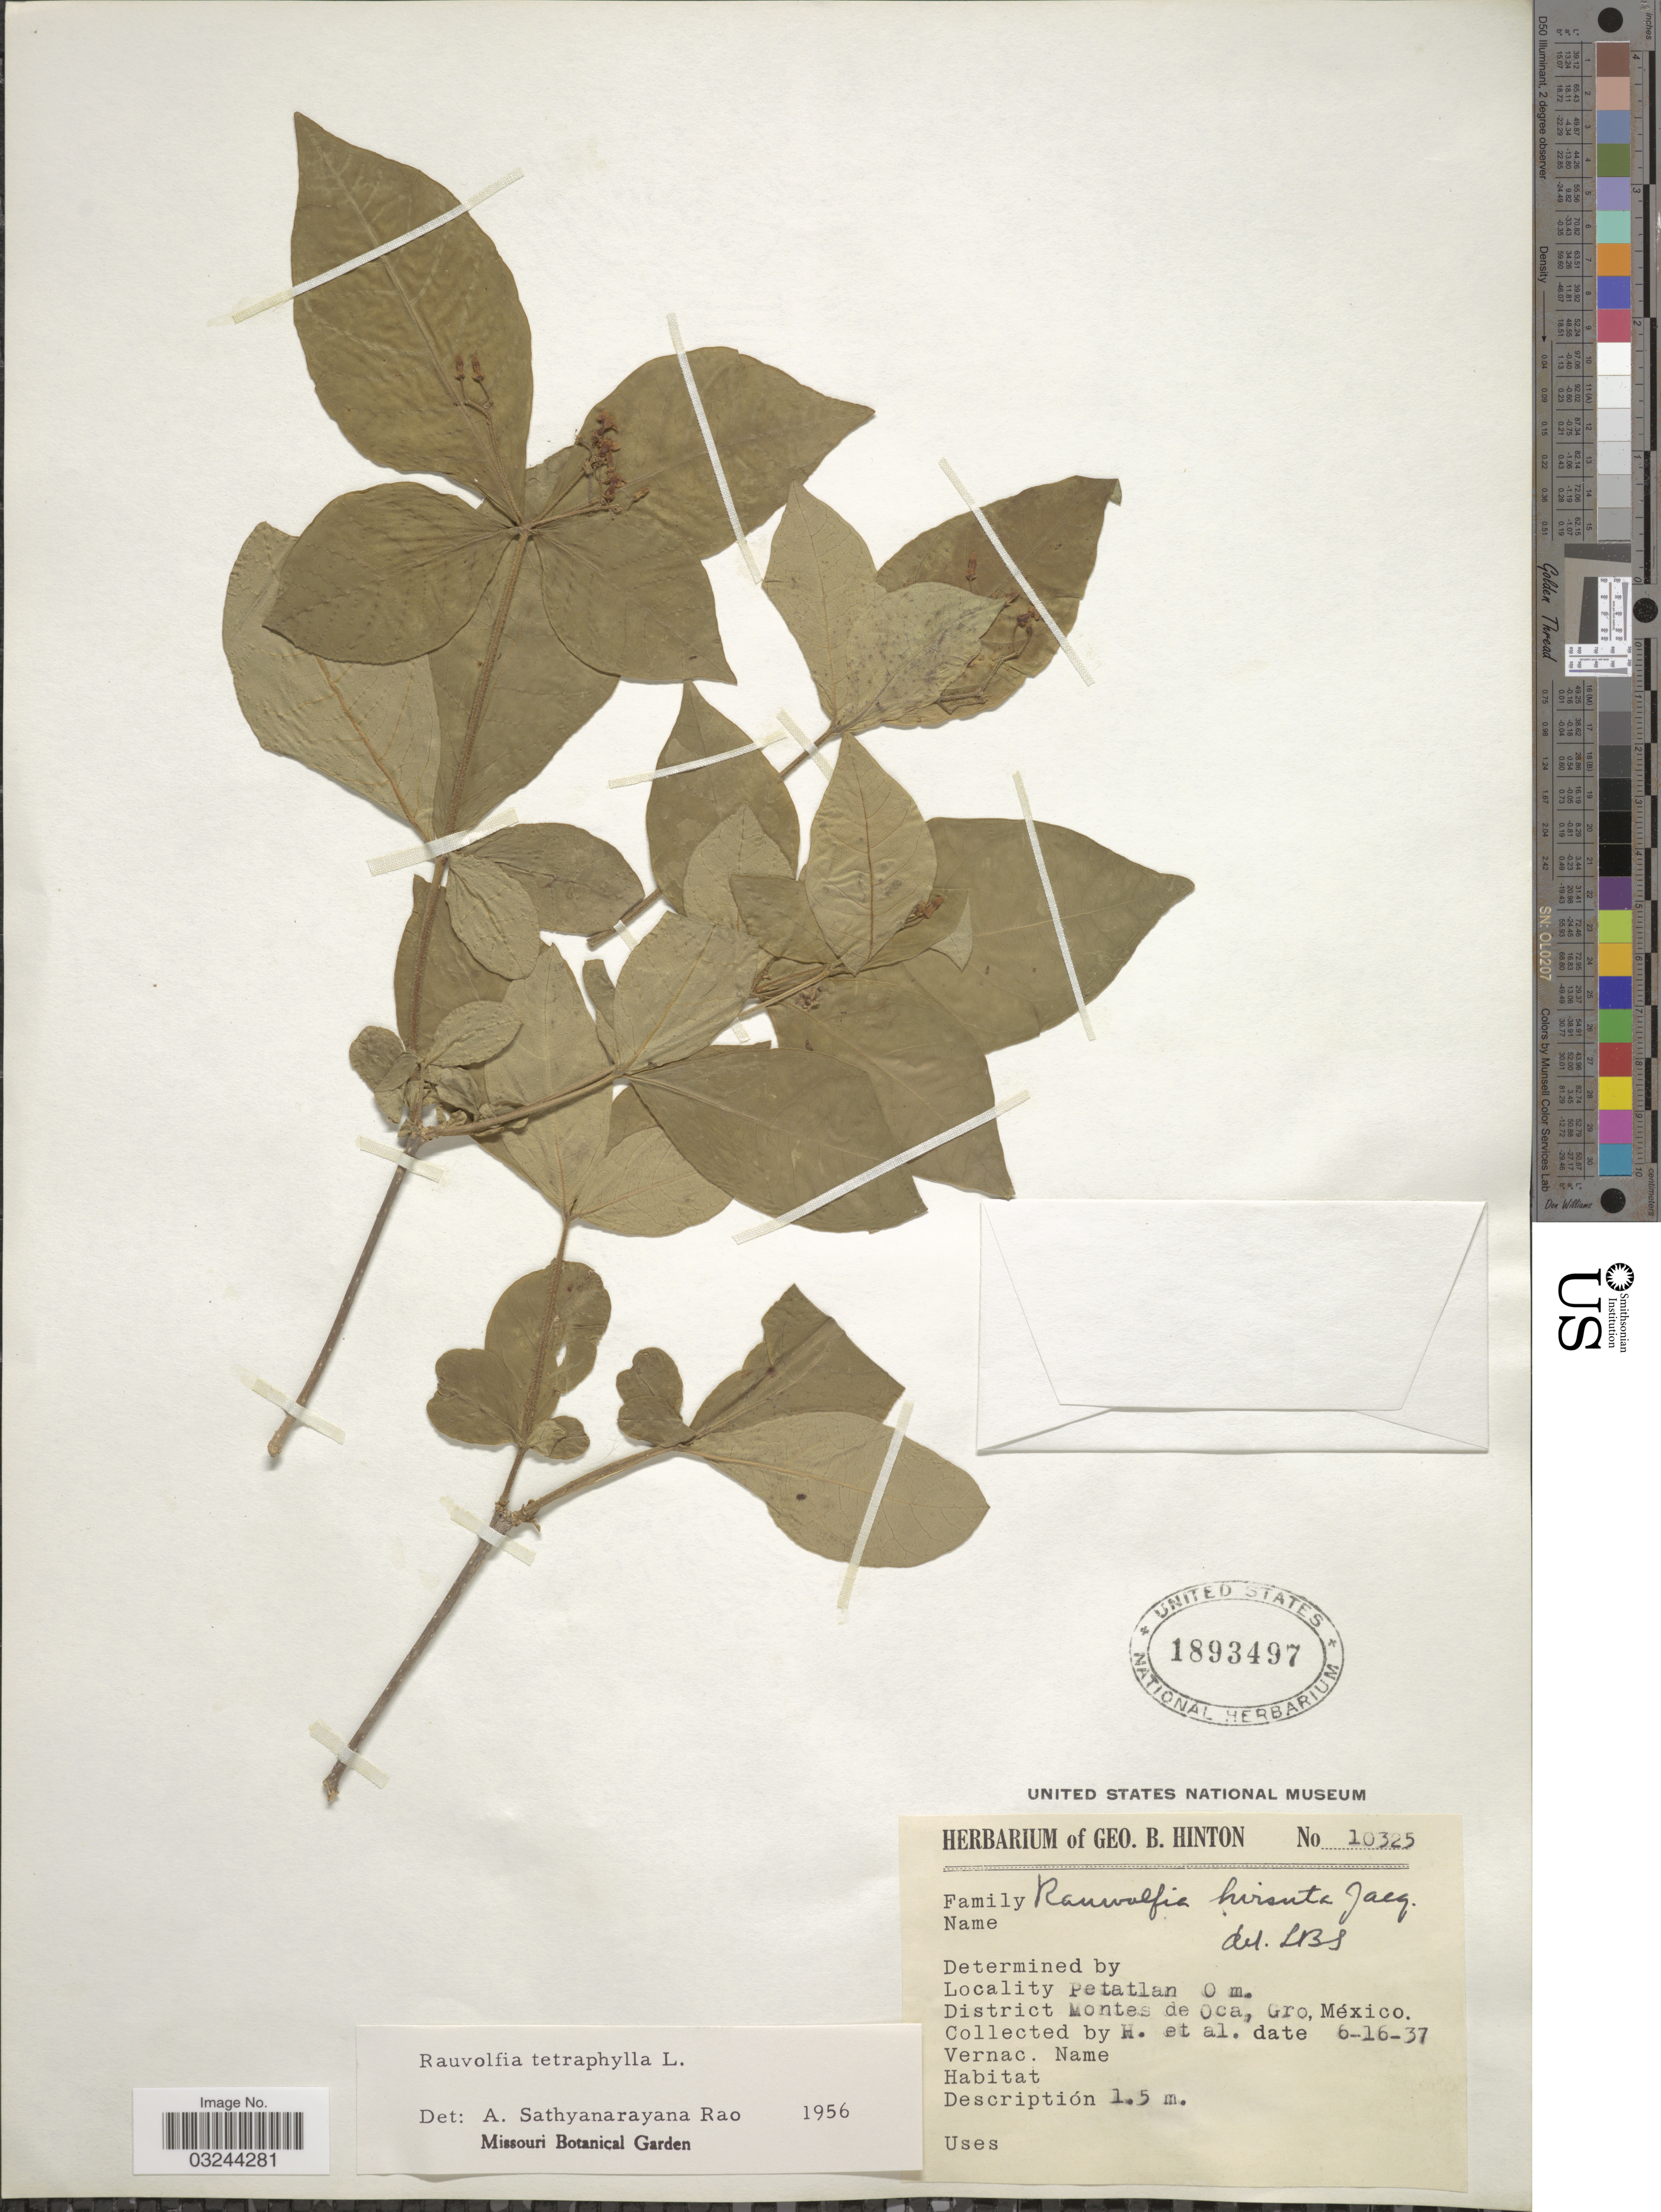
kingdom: Plantae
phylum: Tracheophyta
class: Magnoliopsida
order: Gentianales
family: Apocynaceae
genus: Rauvolfia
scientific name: Rauvolfia tetraphylla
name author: L.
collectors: G. B. Hinton & et al.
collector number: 10325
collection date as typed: Transcribed d/m/y: 16/6/37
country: Mexico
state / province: Guerrero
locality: Petatlan, District Montes de Oca.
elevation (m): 0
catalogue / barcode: US 1893497